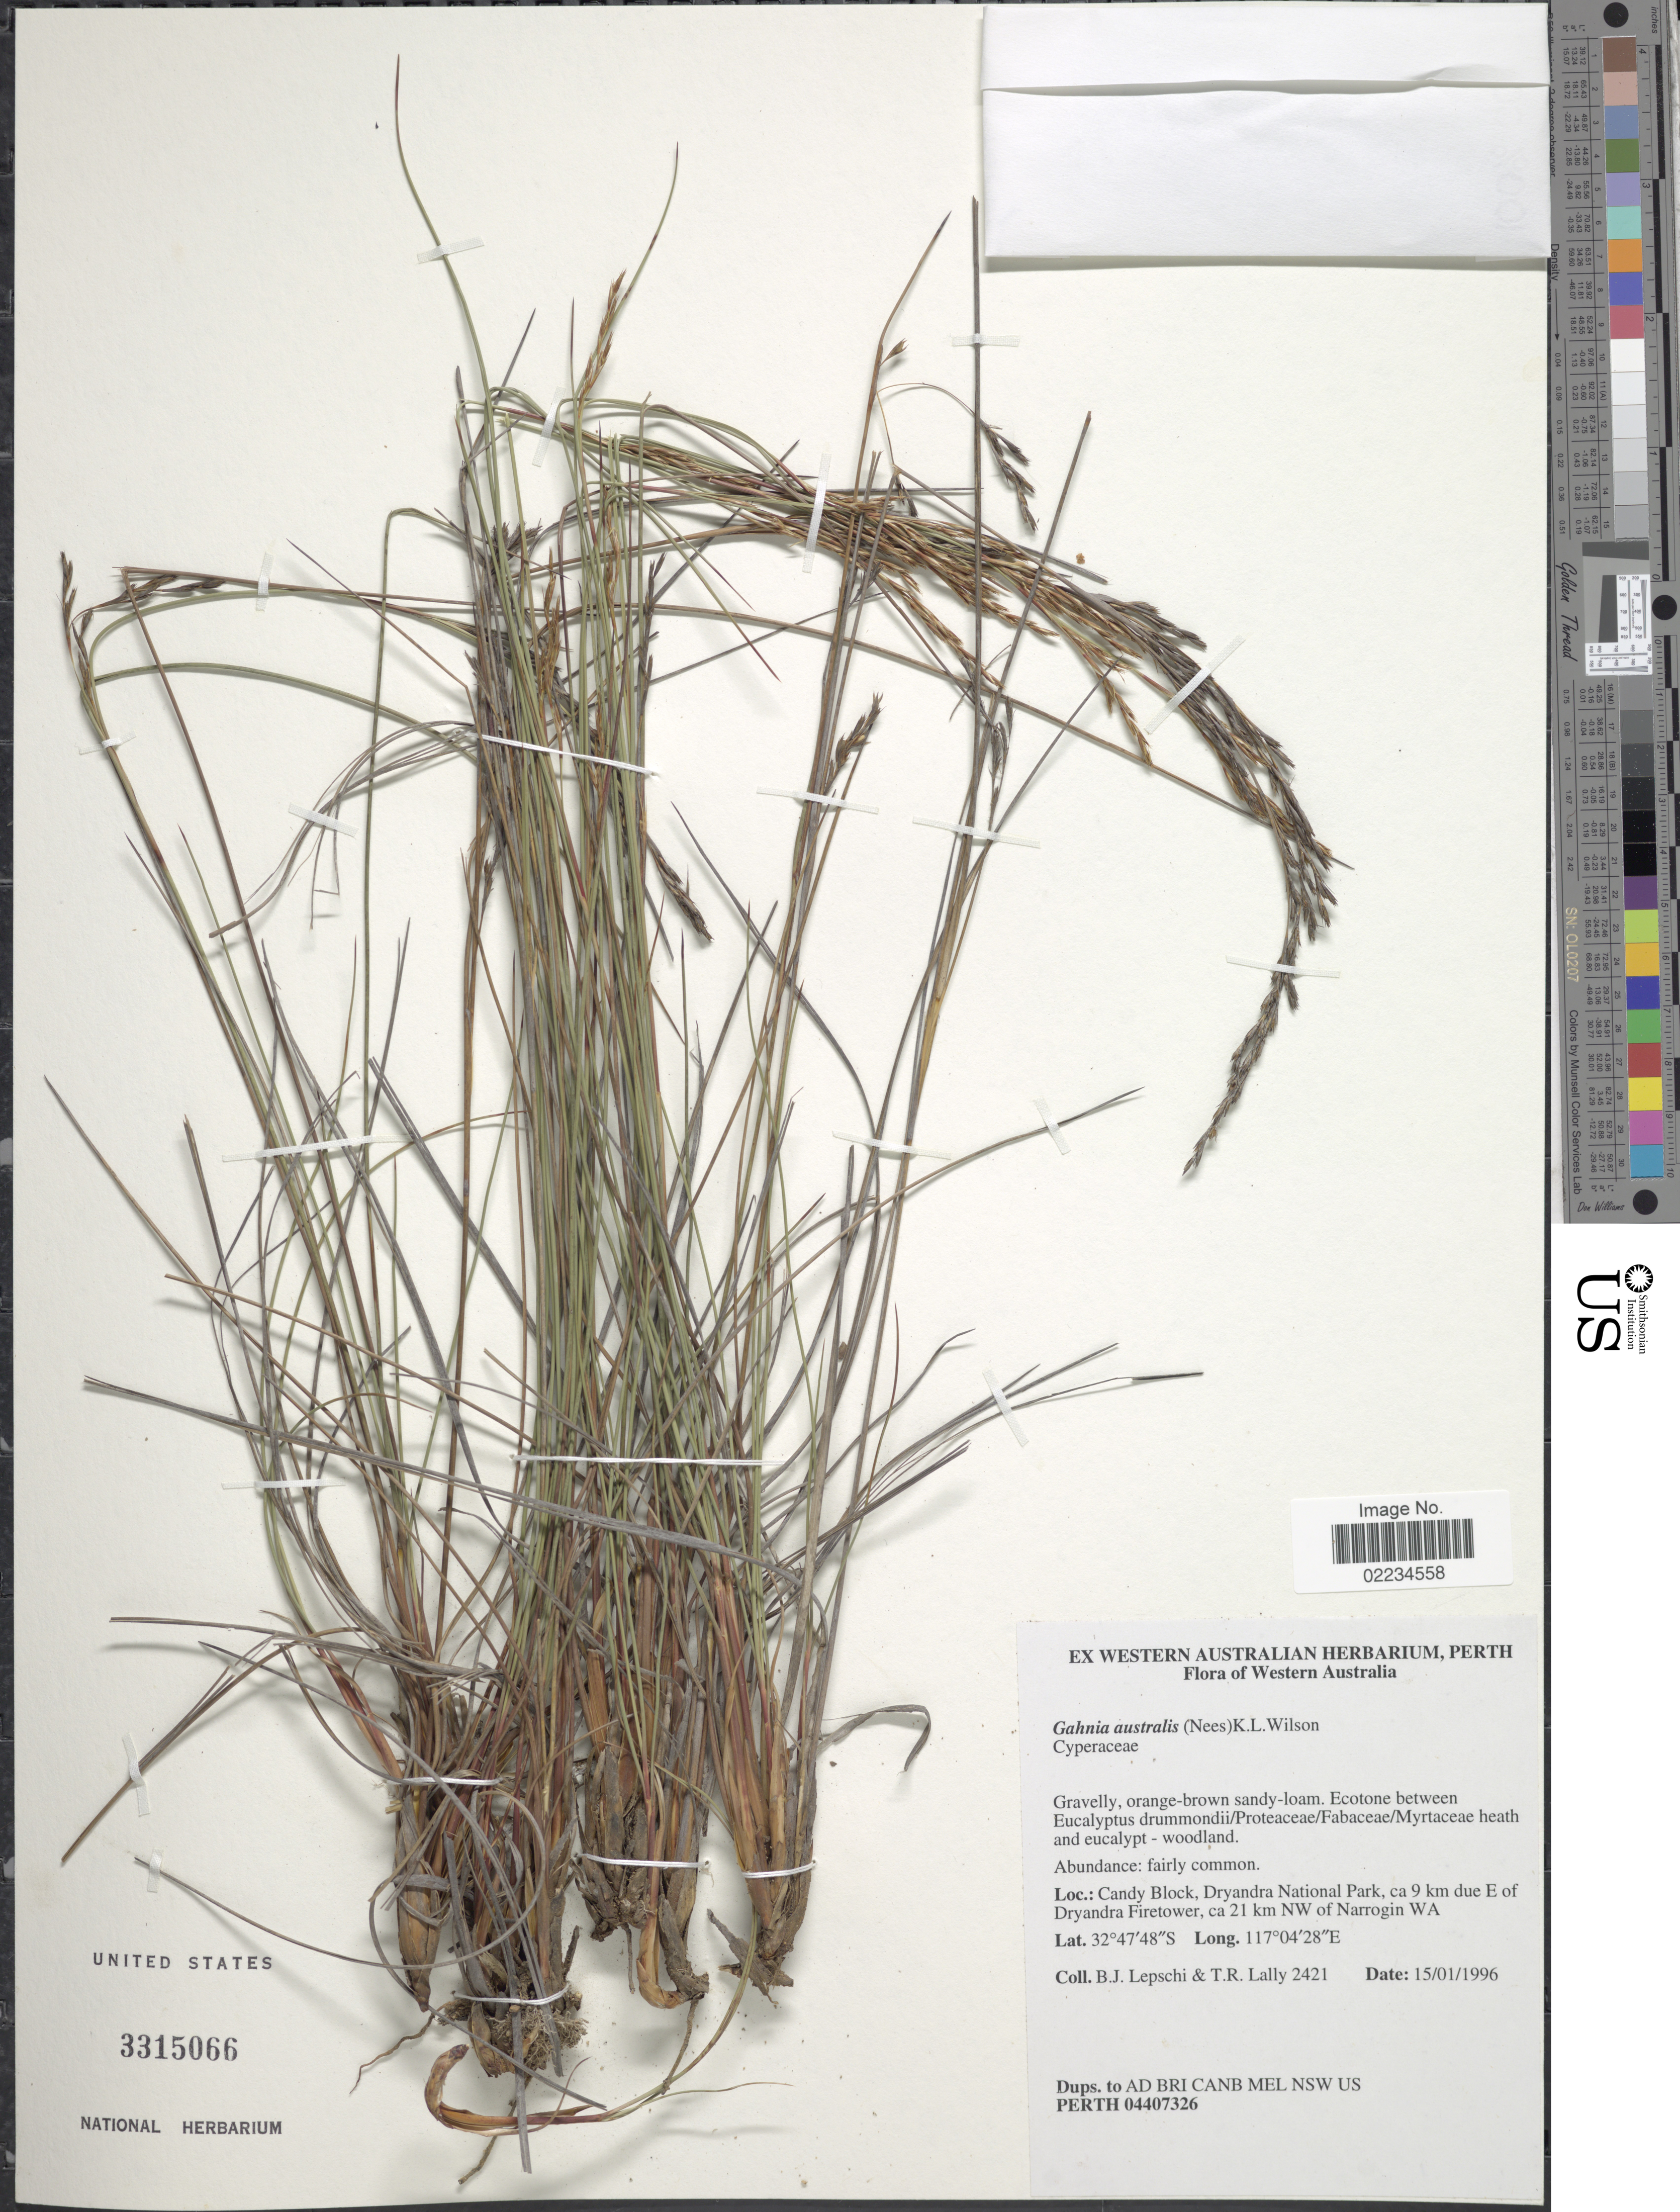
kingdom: Plantae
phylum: Tracheophyta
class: Liliopsida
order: Poales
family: Cyperaceae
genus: Gahnia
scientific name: Gahnia australis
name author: (Nees) K.L. Wilson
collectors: B. Lepschi & T. R. Lally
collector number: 2421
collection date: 1996-01-15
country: Australia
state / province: Western Australia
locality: Candy Block, Dryandra National Park, ca 9 km due E of Dryandra Firetower, ca 21 km NW of Narrogin WA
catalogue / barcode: US 3315066